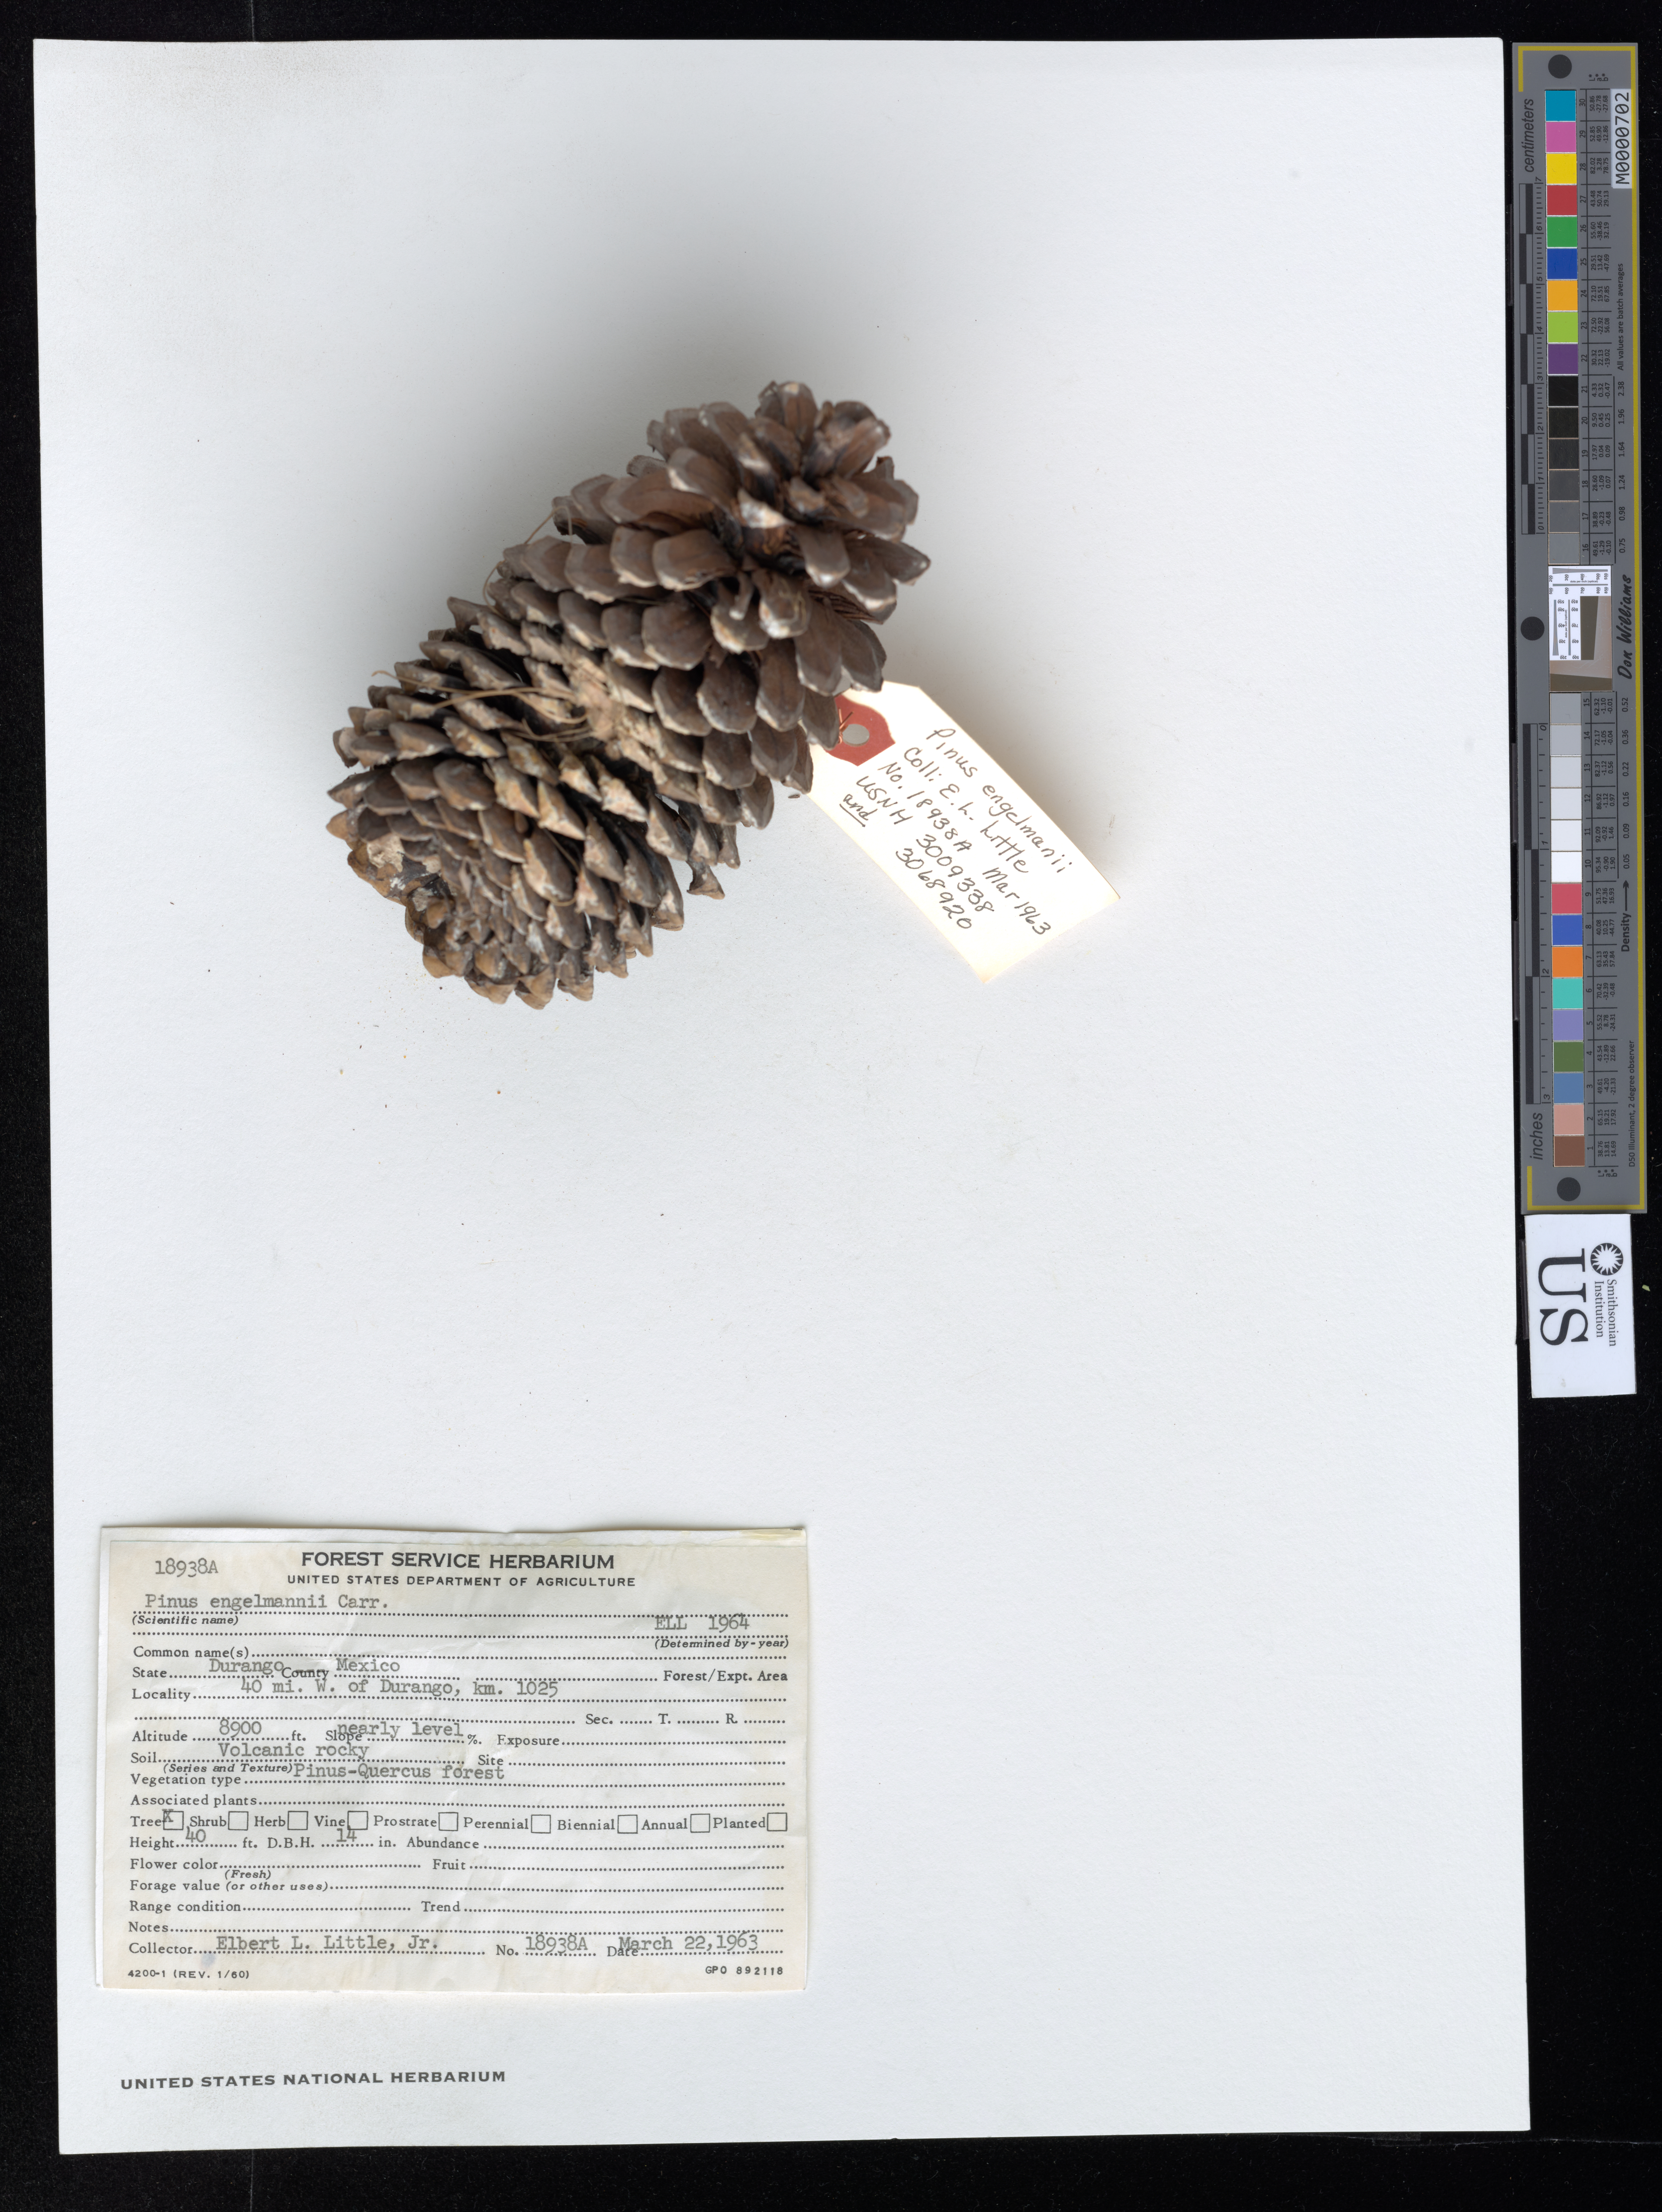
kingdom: Plantae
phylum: Tracheophyta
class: Pinopsida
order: Pinales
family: Pinaceae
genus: Pinus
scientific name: Pinus engelmannii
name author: Carrière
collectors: E. L. Little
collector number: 18938 A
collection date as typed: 22 Mar 1963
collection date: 1963-03-22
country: Mexico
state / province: Durango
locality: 40 mi. W of Durango, km. 1025.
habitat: Pinus-Quercus forest. Slope nearly level. Soil volcanic rocky.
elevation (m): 2713